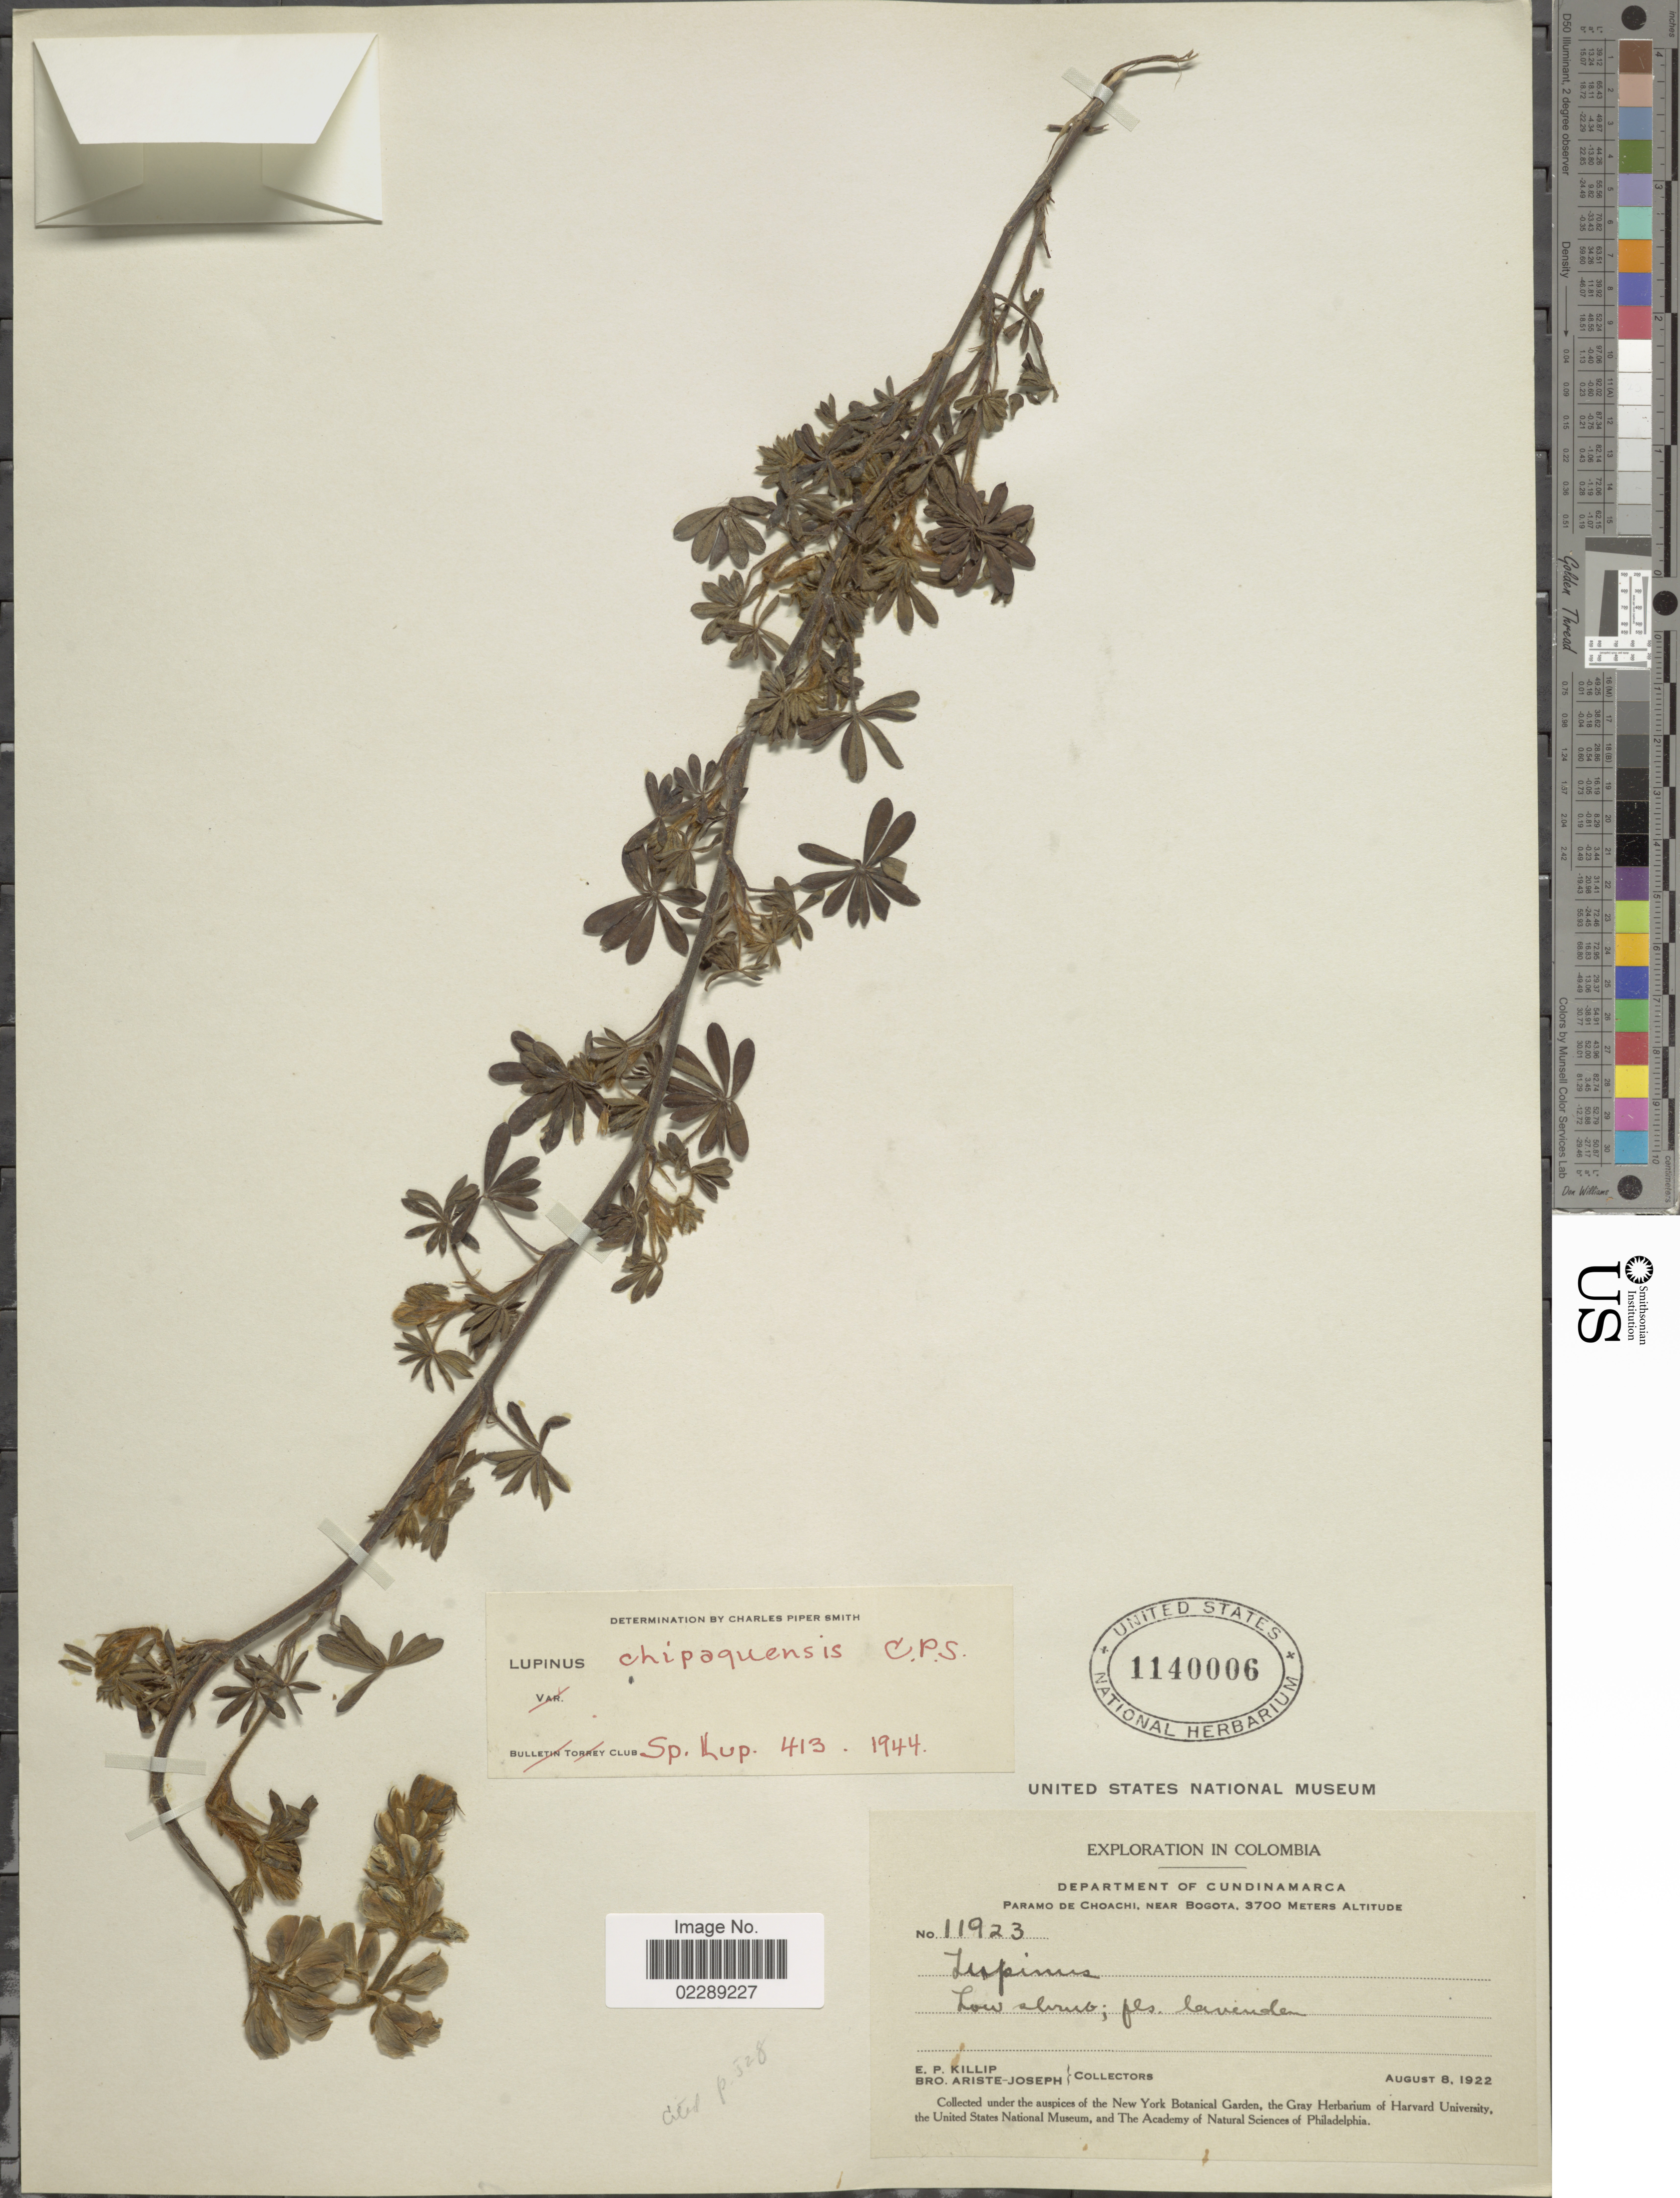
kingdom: Plantae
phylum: Tracheophyta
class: Magnoliopsida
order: Fabales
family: Fabaceae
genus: Lupinus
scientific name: Lupinus chipaquensis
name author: C.P. Sm.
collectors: E. P. Killip & Bro. Ariste-Joseph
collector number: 11923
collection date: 1922-08-08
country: Colombia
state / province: Cundinamarca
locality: Department of Cundinamarca. Paramo de Choachi, near Bogota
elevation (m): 3700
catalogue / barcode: US 1140006